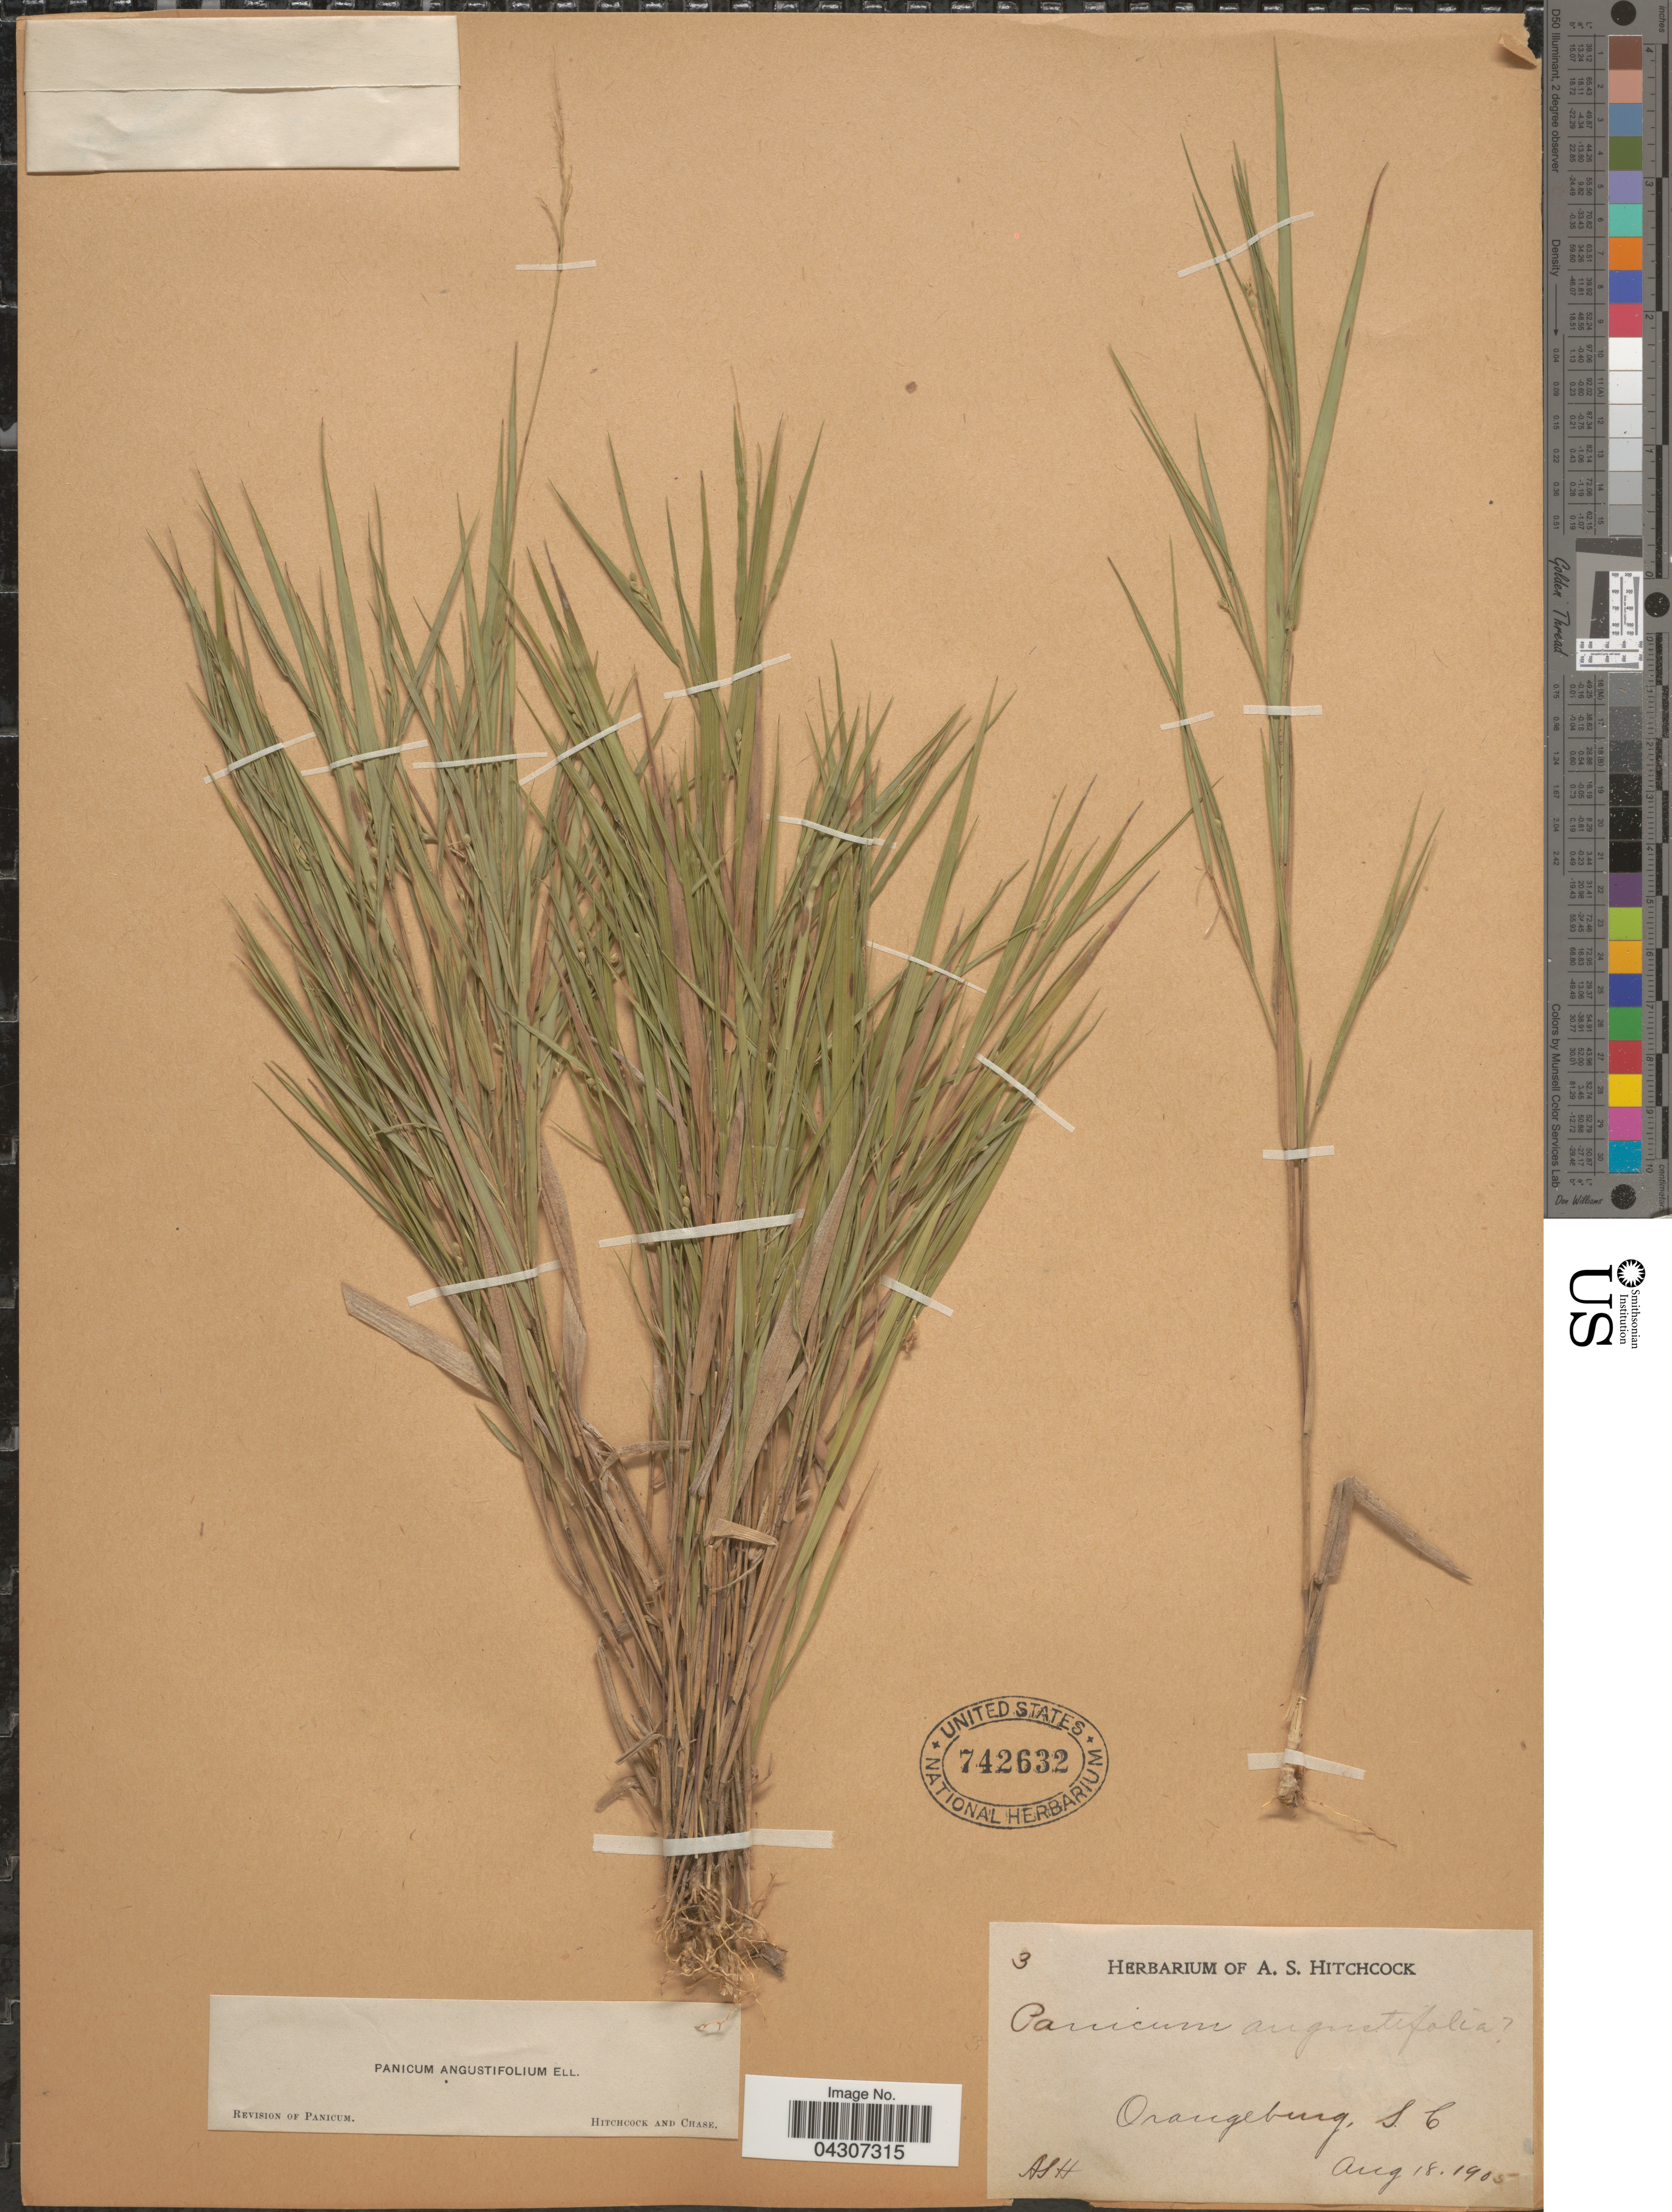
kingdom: Plantae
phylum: Tracheophyta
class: Liliopsida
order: Poales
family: Poaceae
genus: Dichanthelium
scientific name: Dichanthelium aciculare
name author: (Desv. ex Poir.) Gould & C.A. Clark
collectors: A. S. Hitchcock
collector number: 3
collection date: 1905-08-18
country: United States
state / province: South Carolina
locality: Orangeburg.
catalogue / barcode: US 742632